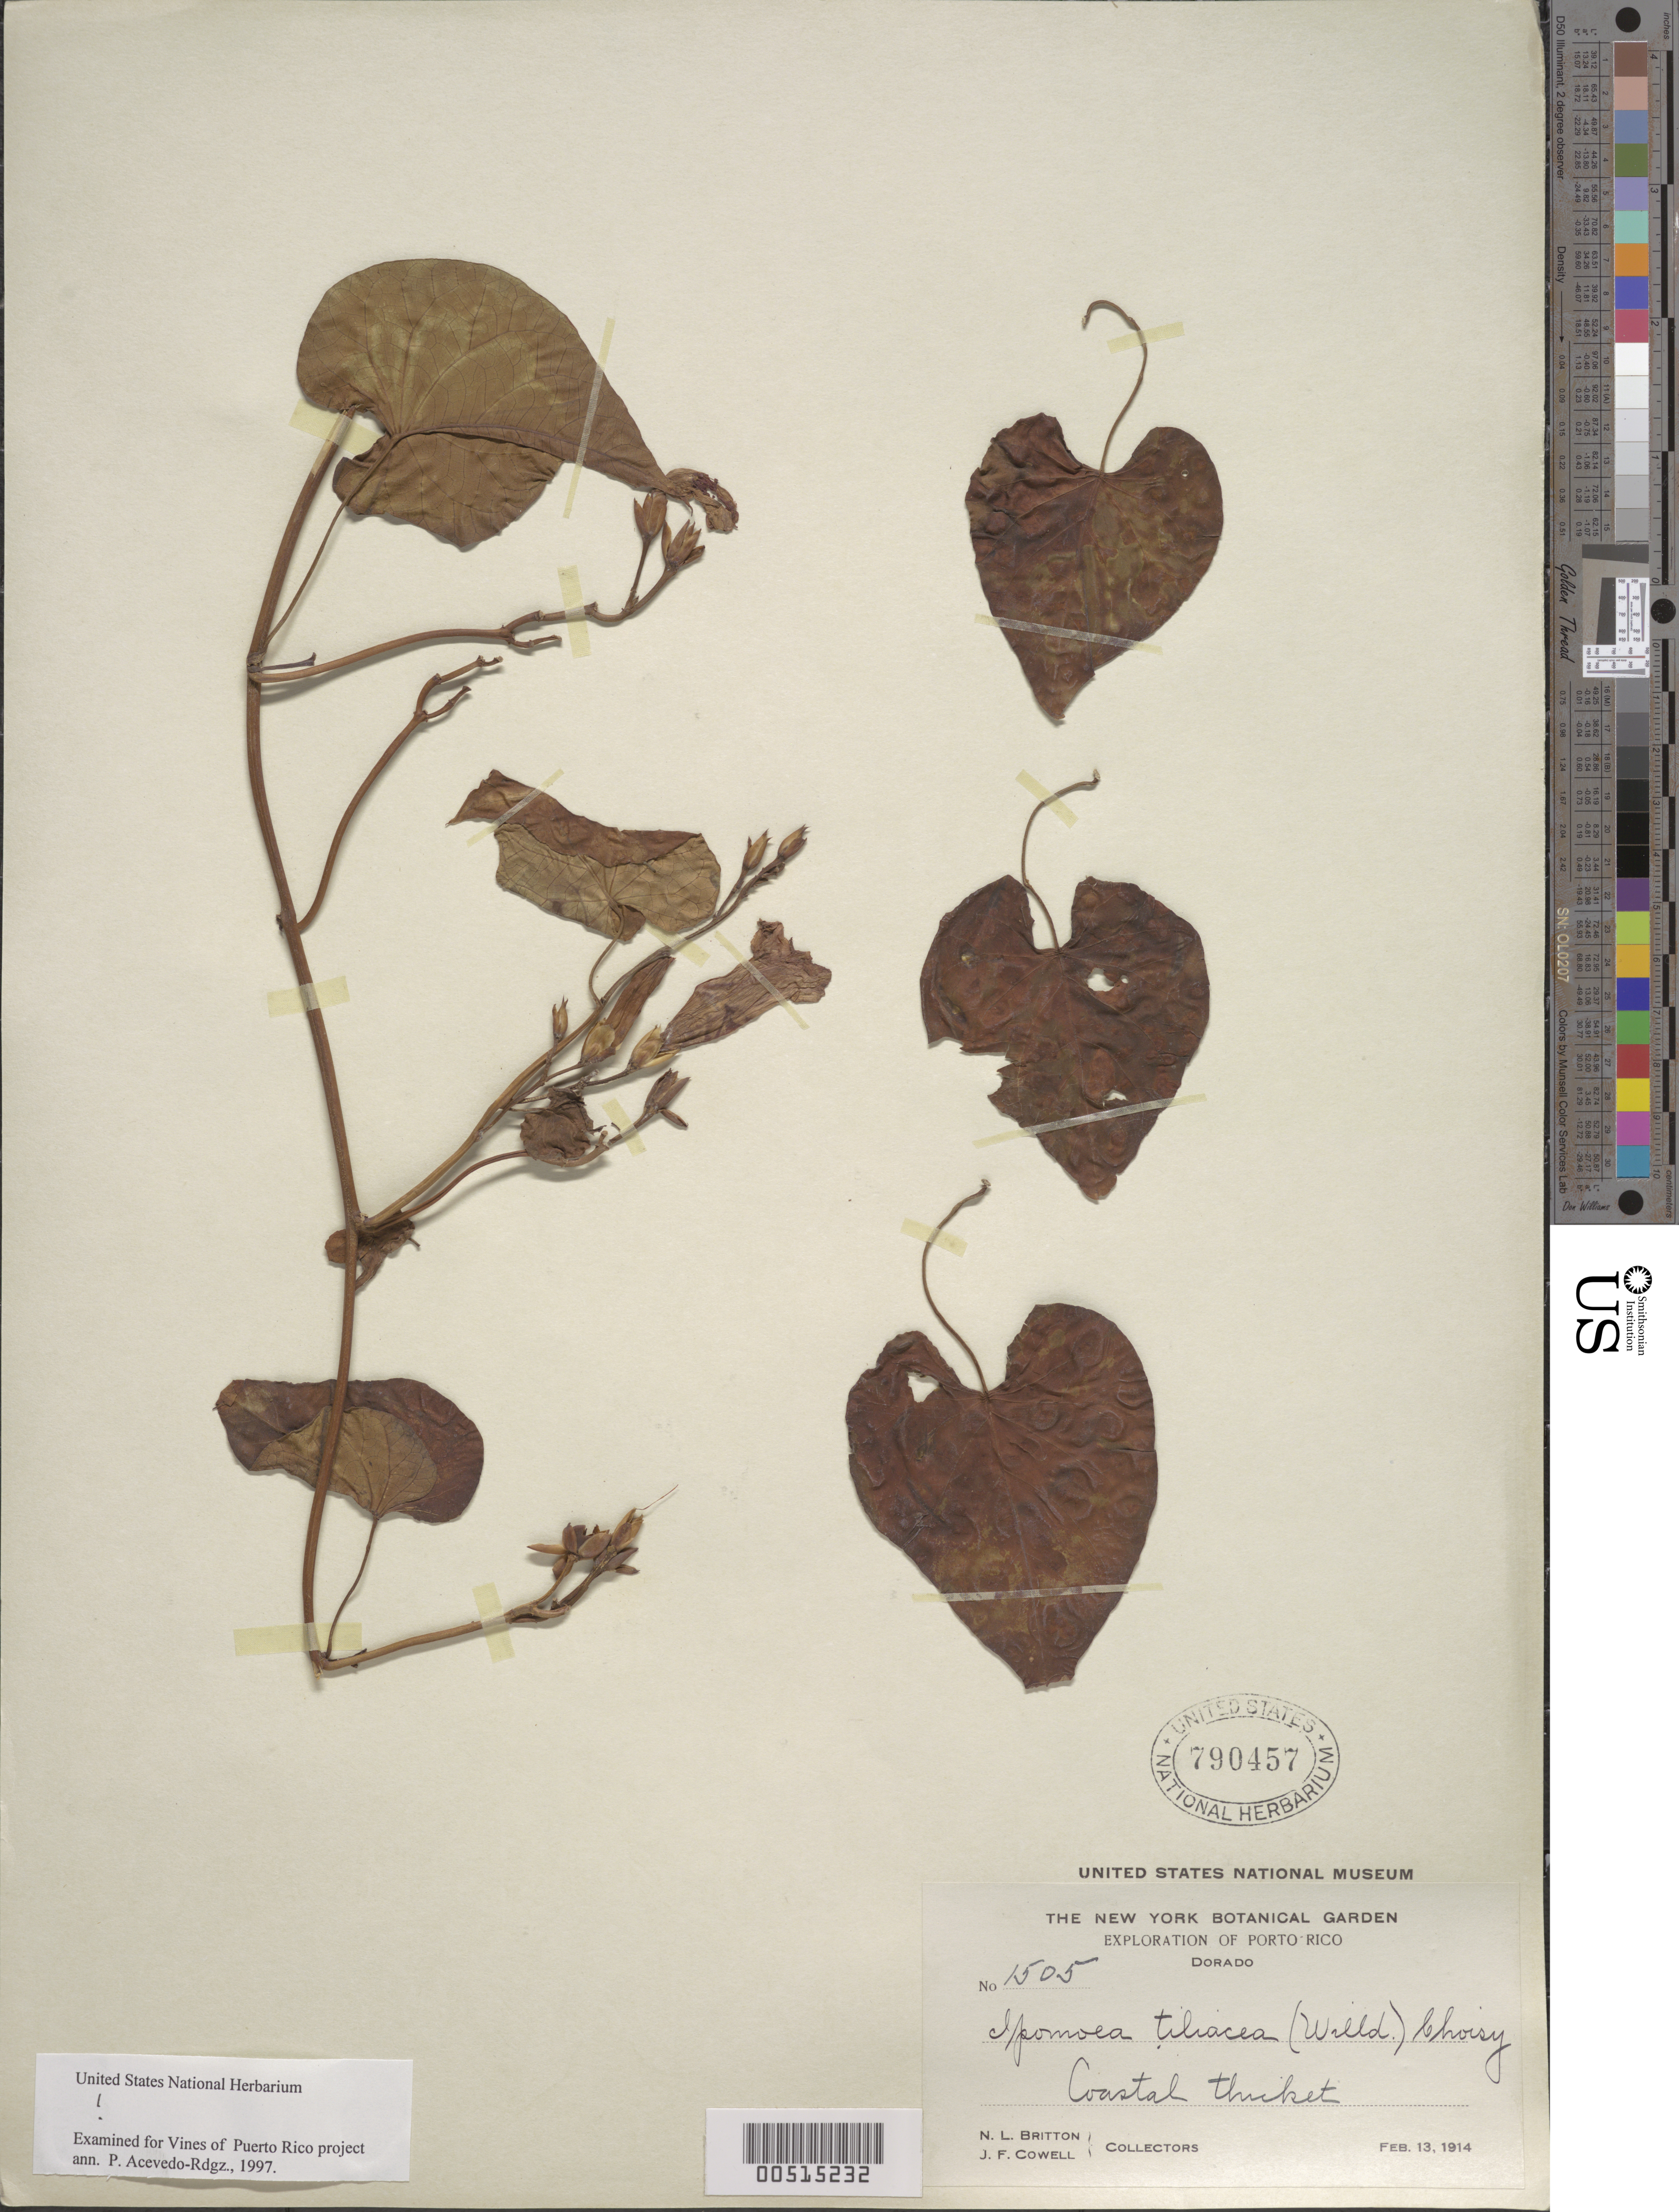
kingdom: Plantae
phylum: Tracheophyta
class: Magnoliopsida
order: Solanales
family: Convolvulaceae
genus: Ipomoea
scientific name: Ipomoea tiliacea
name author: (Willd.) Choisy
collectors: N. Britton & J. F. Cowell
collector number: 1505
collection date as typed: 13 Feb 1914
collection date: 1914-02-13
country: Puerto Rico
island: Greater Antilles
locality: Dorado. Coastal thicket.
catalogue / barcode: US 790457